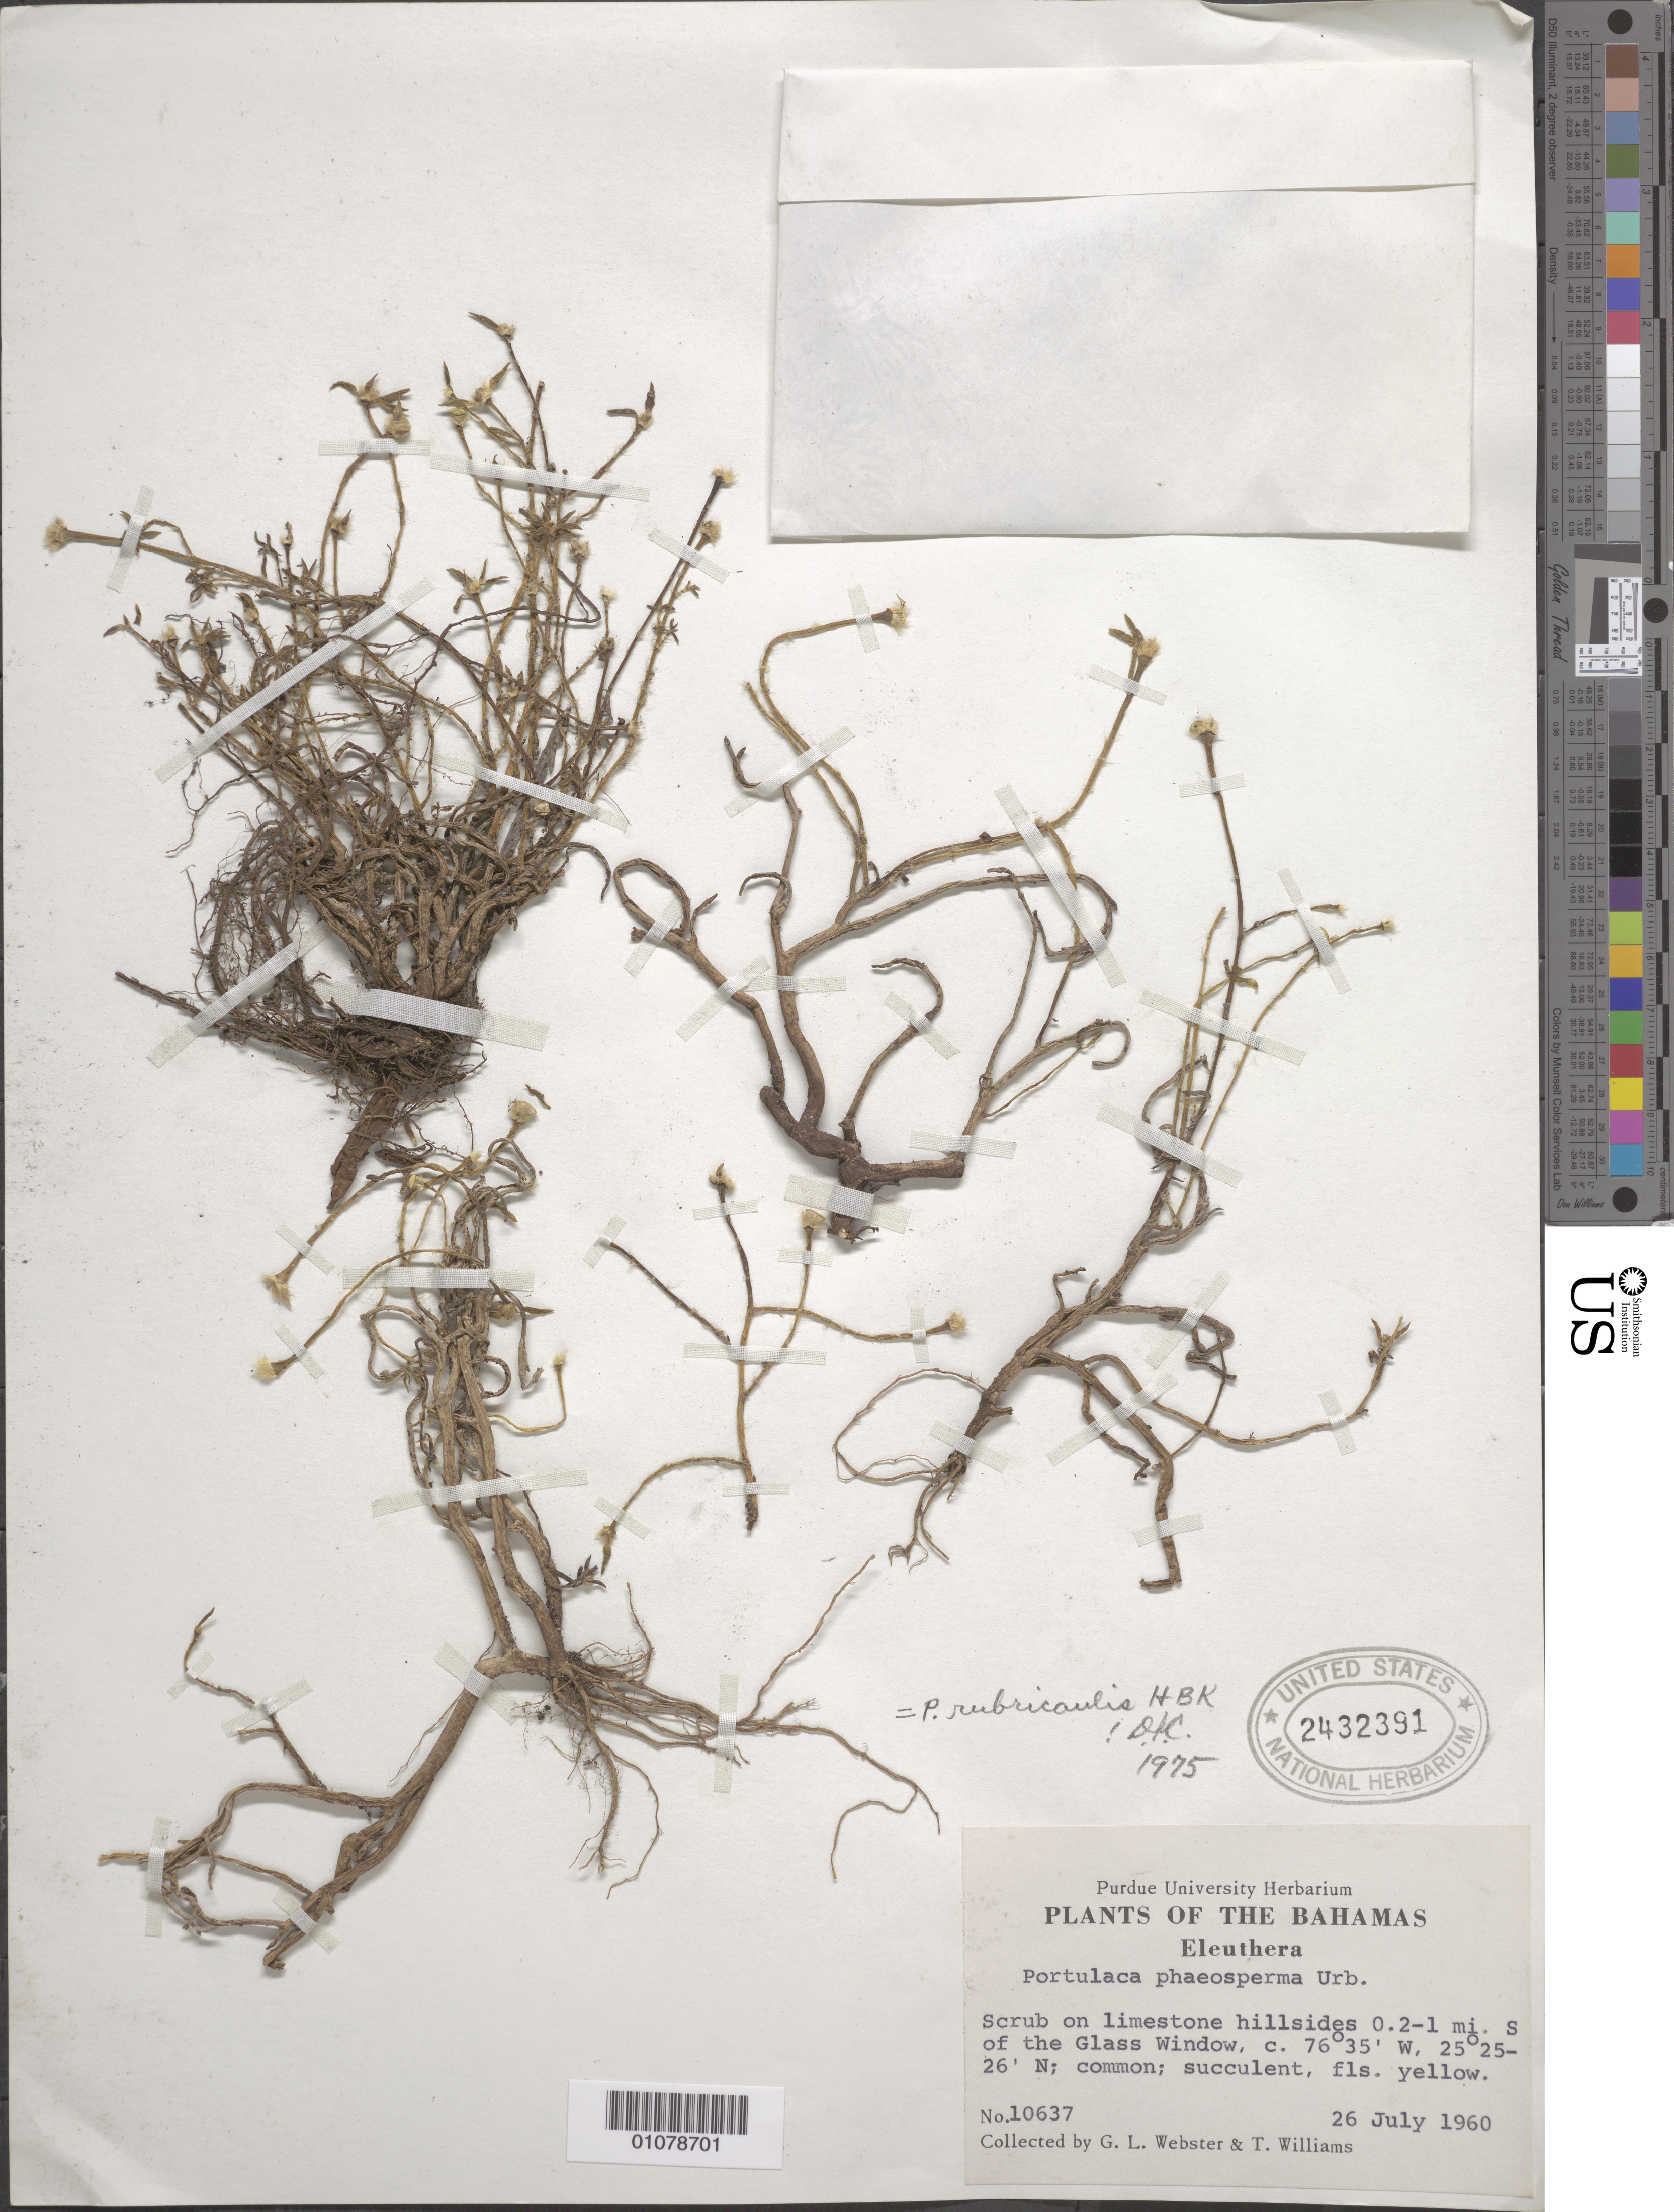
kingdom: Plantae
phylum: Tracheophyta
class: Magnoliopsida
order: Caryophyllales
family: Portulacaceae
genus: Portulaca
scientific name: Portulaca rubricaulis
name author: Kunth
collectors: G. L. Webster & T. Williams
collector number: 10637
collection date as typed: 26 Jul 1960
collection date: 1960-07-26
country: Bahamas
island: Eleuthera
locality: Eleuthera 0.2-1 mi. S of the Glass Window,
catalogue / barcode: US 2432391